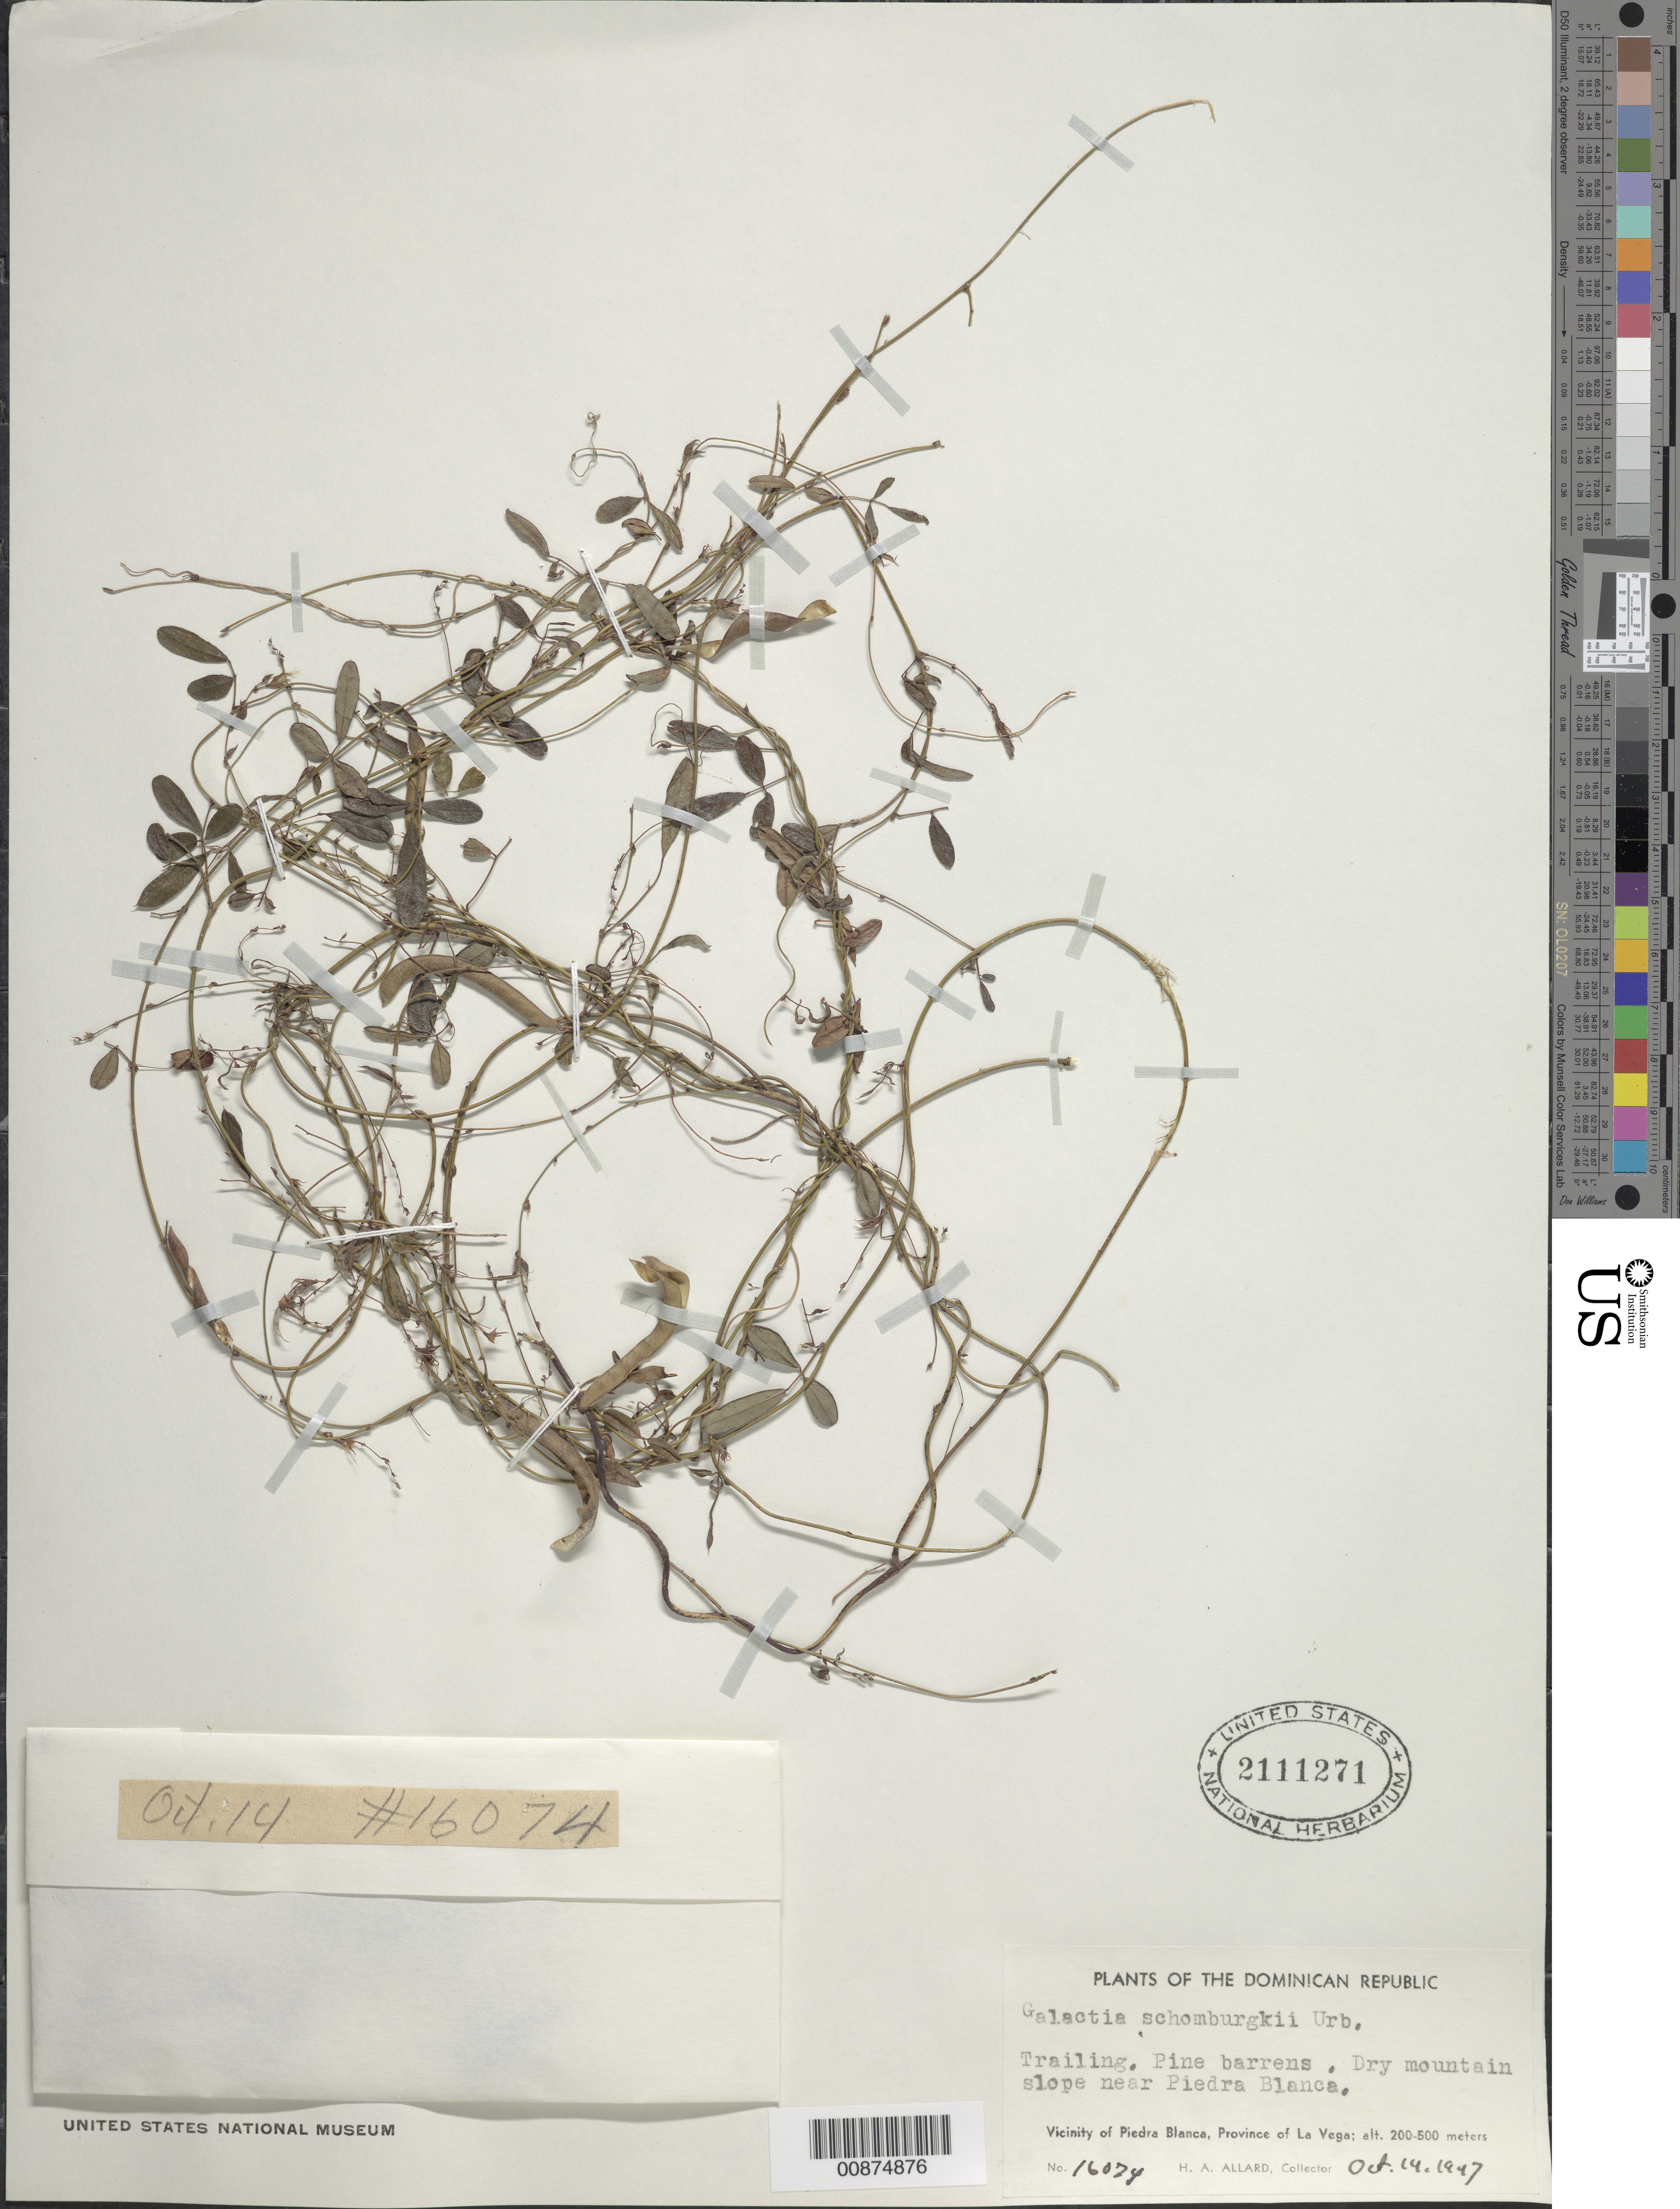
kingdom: Plantae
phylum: Tracheophyta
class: Magnoliopsida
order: Fabales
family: Fabaceae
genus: Galactia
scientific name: Galactia schomburgkii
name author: Urb.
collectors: H. A. Allard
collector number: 16074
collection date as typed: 14 Oct 1947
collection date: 1947-10-14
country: Dominican Republic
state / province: La Vega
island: Hispaniola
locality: Near Piedra Blanca.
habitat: Dry mountain slope. Pine barrens.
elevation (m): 200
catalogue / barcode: US 2111271